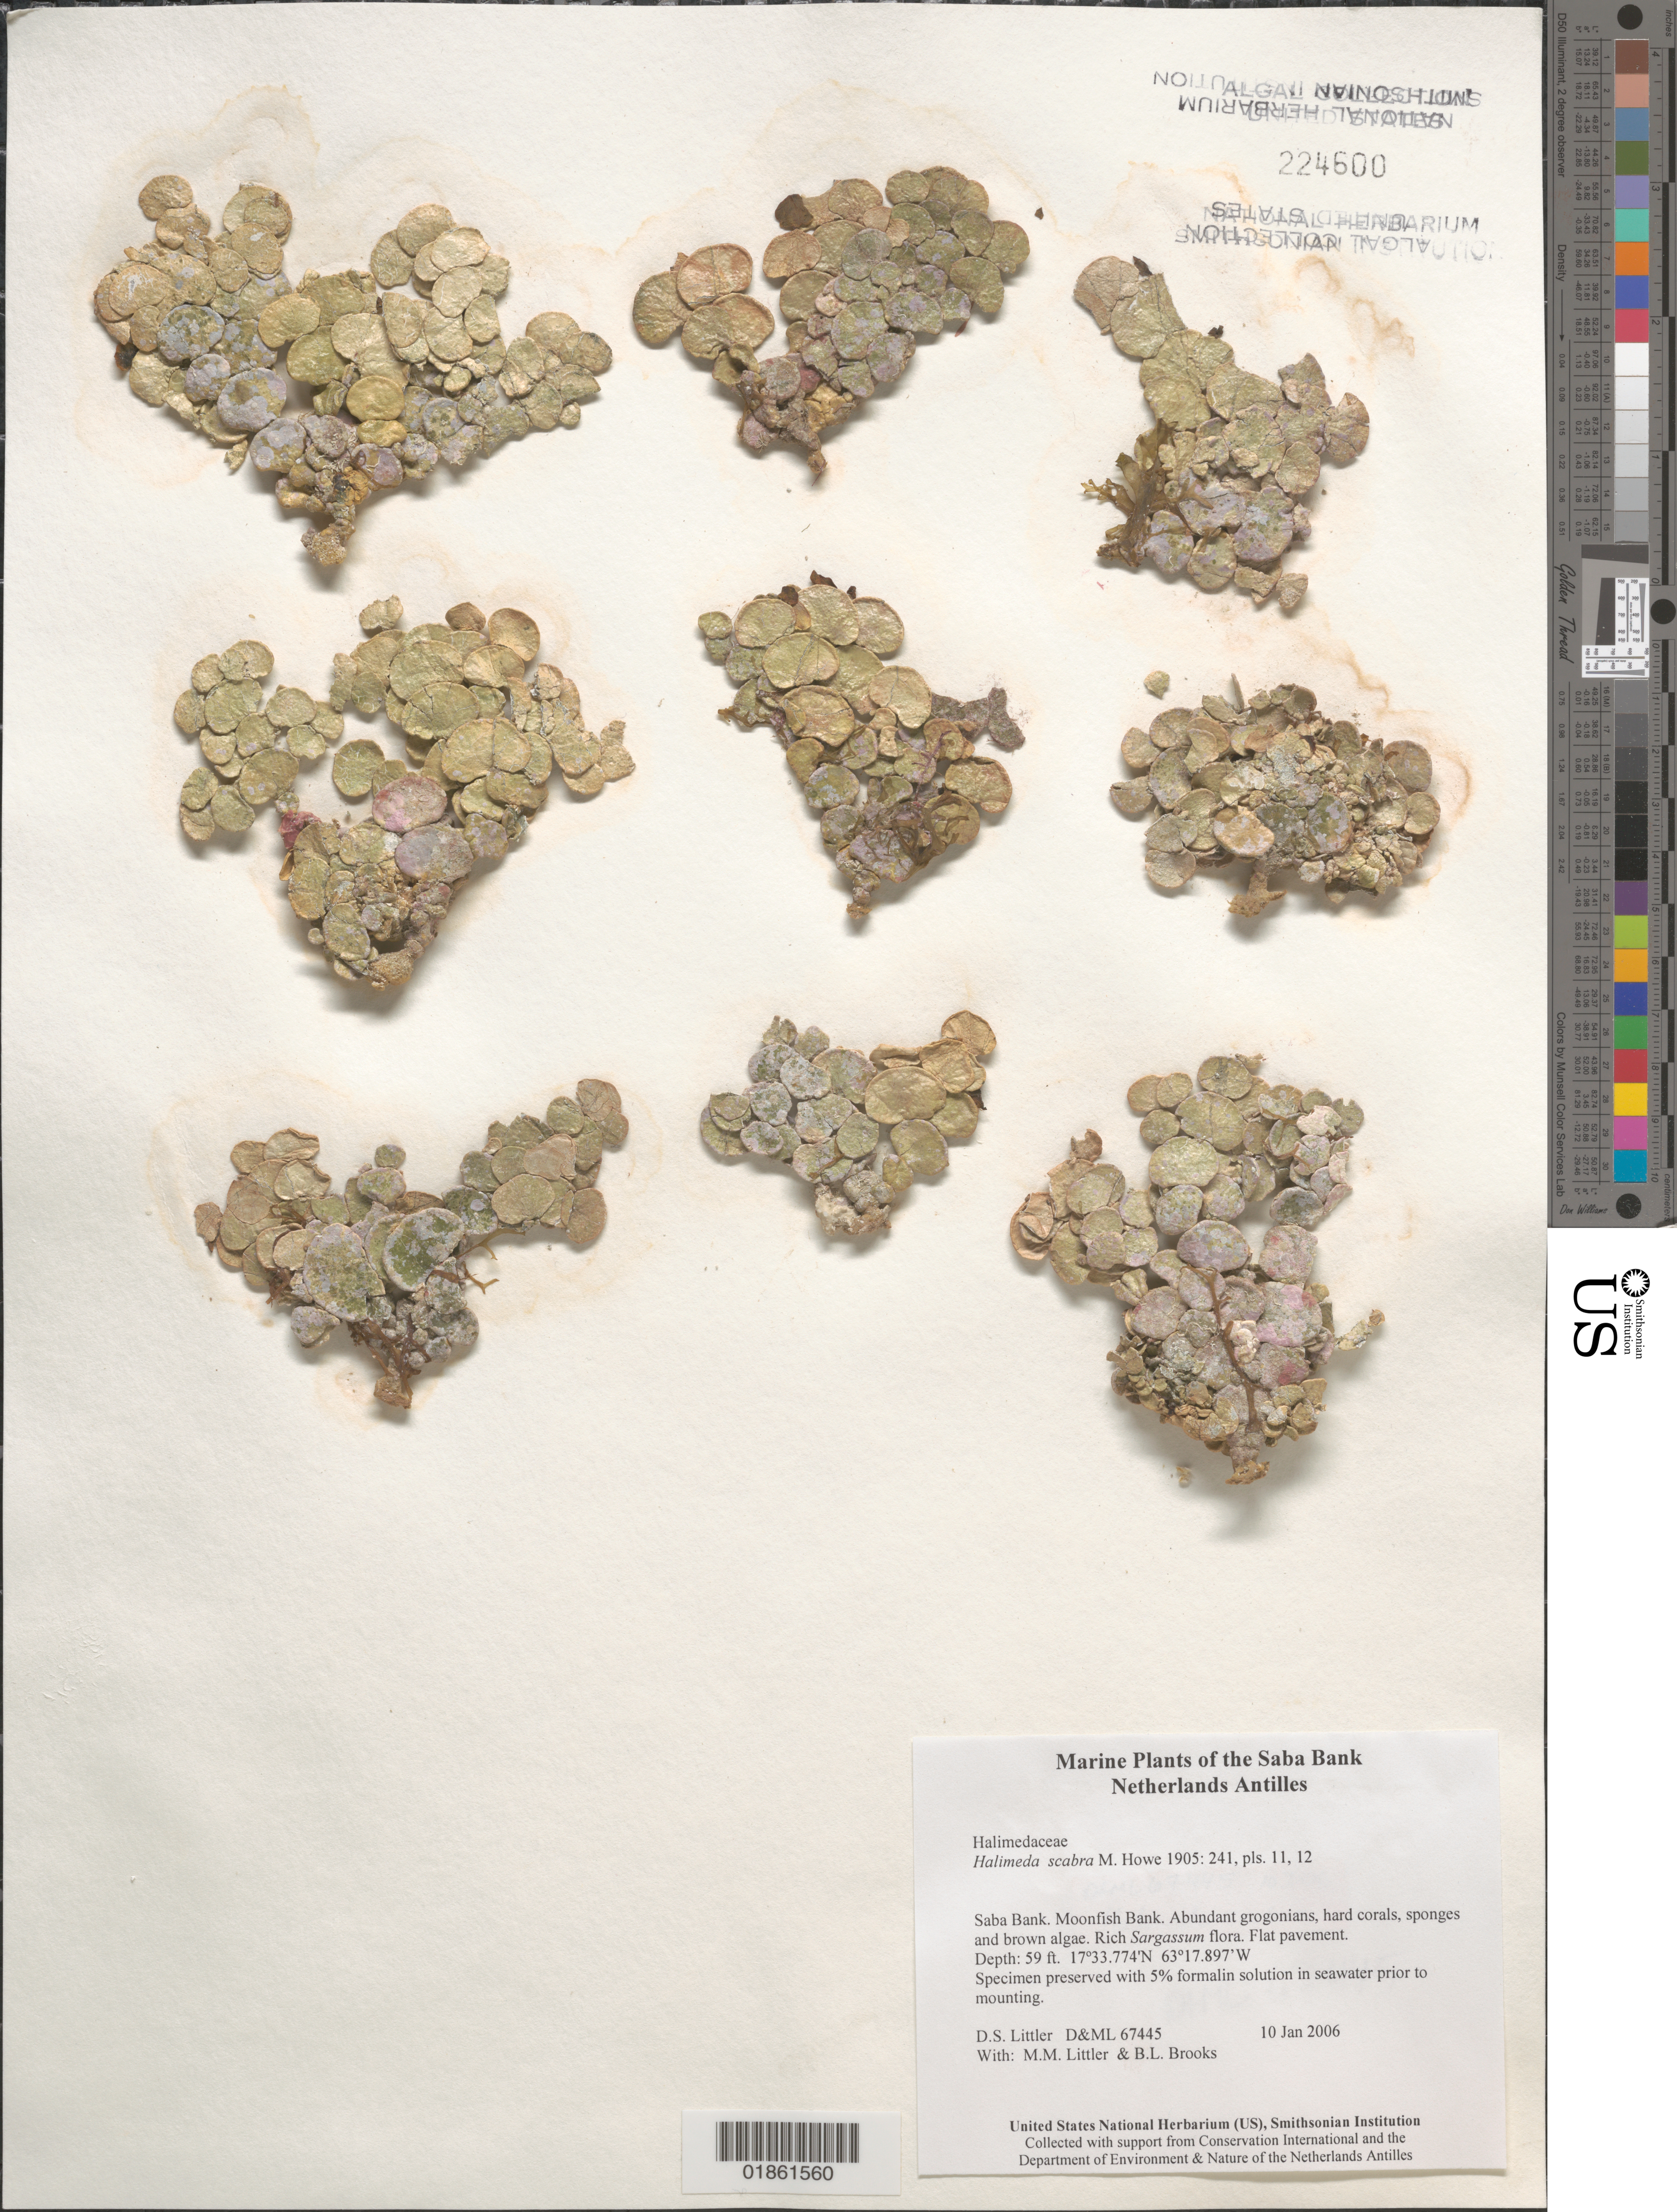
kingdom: Plantae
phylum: Chlorophyta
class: Ulvophyceae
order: Bryopsidales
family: Halimedaceae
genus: Halimeda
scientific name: Halimeda scabra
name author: M. Howe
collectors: D. S. Littler & M. M. Littler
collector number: D&ML 67445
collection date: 2006-01-10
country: Netherlands Antilles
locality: Saba Bank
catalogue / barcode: US 224600